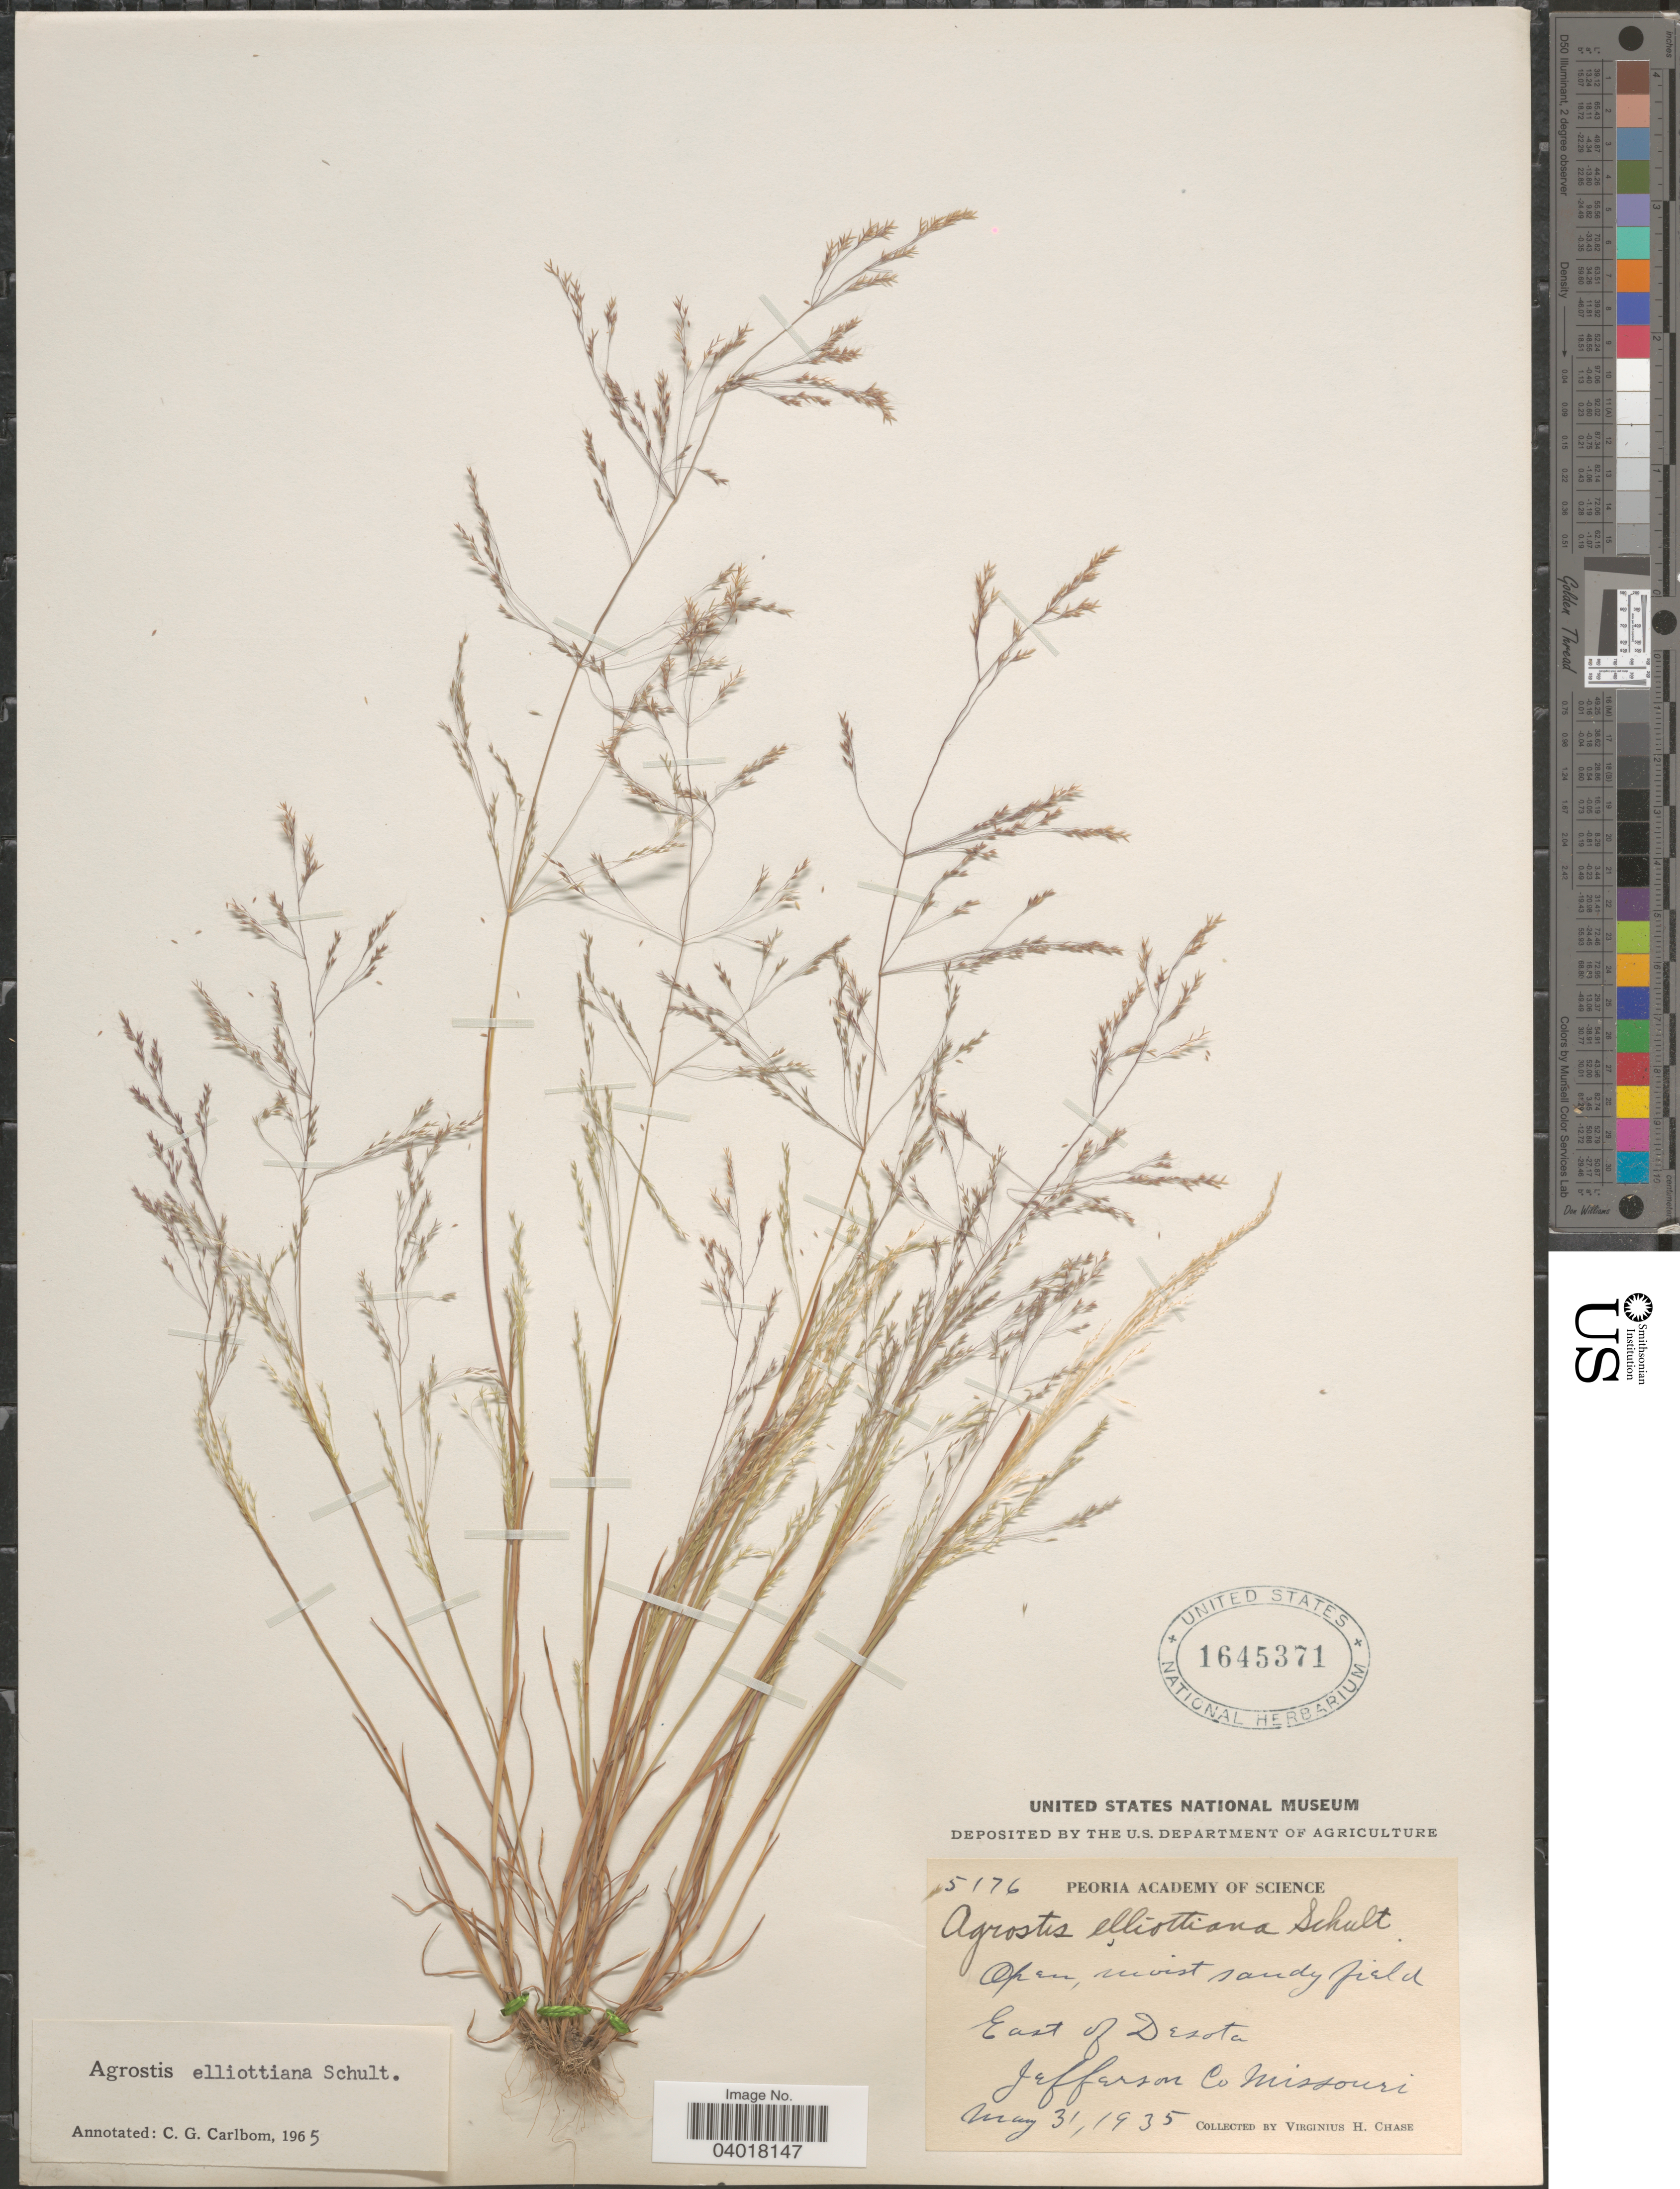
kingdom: Plantae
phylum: Tracheophyta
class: Liliopsida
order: Poales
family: Poaceae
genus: Agrostis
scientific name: Agrostis elliottiana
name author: Schult.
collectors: V. H. Chase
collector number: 5176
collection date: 1935-05-31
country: United States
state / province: Missouri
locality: East of Desoto, Jefferson Co.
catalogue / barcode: US 1645371